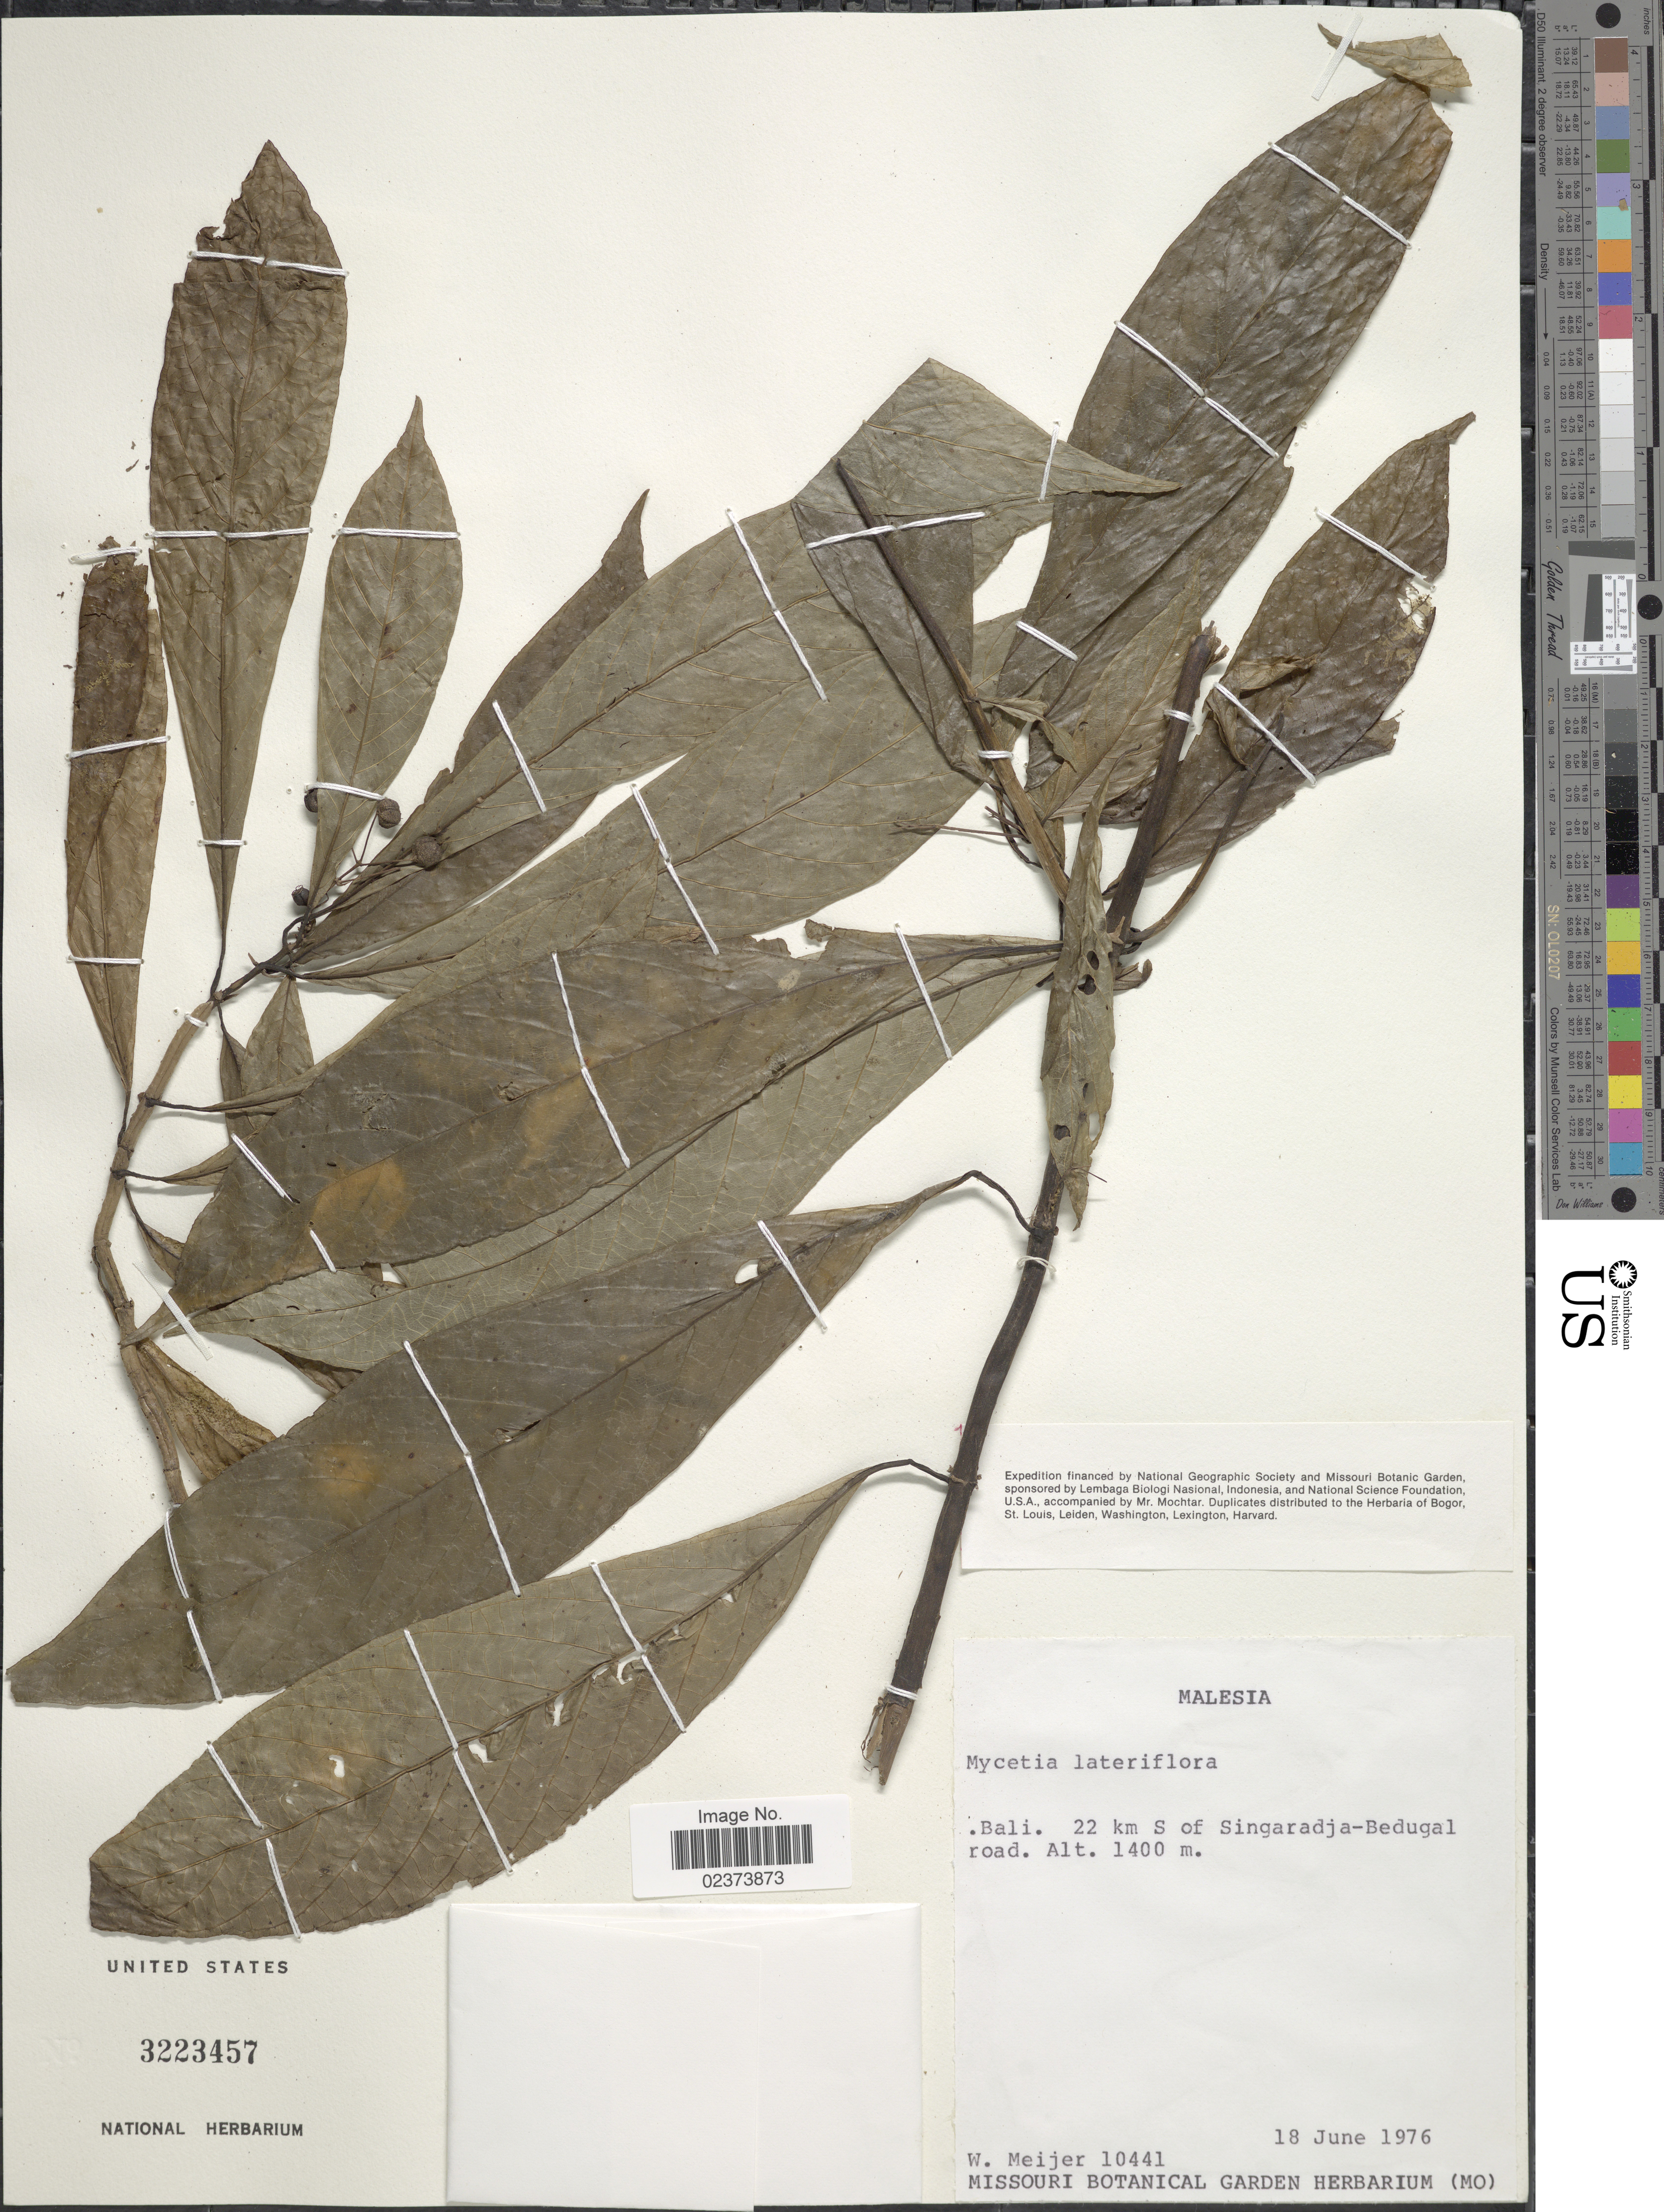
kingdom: Plantae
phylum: Tracheophyta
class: Magnoliopsida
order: Gentianales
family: Rubiaceae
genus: Mycetia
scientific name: Mycetia lateriflora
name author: (Blume) Reinw. ex Korth.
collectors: W. Meijer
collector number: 10441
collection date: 1976-06-18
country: Indonesia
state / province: Nusa Tenggara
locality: Malesia, Bali, 22 km S of Singaradja-Bedugal road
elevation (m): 1400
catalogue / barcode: US 3223457